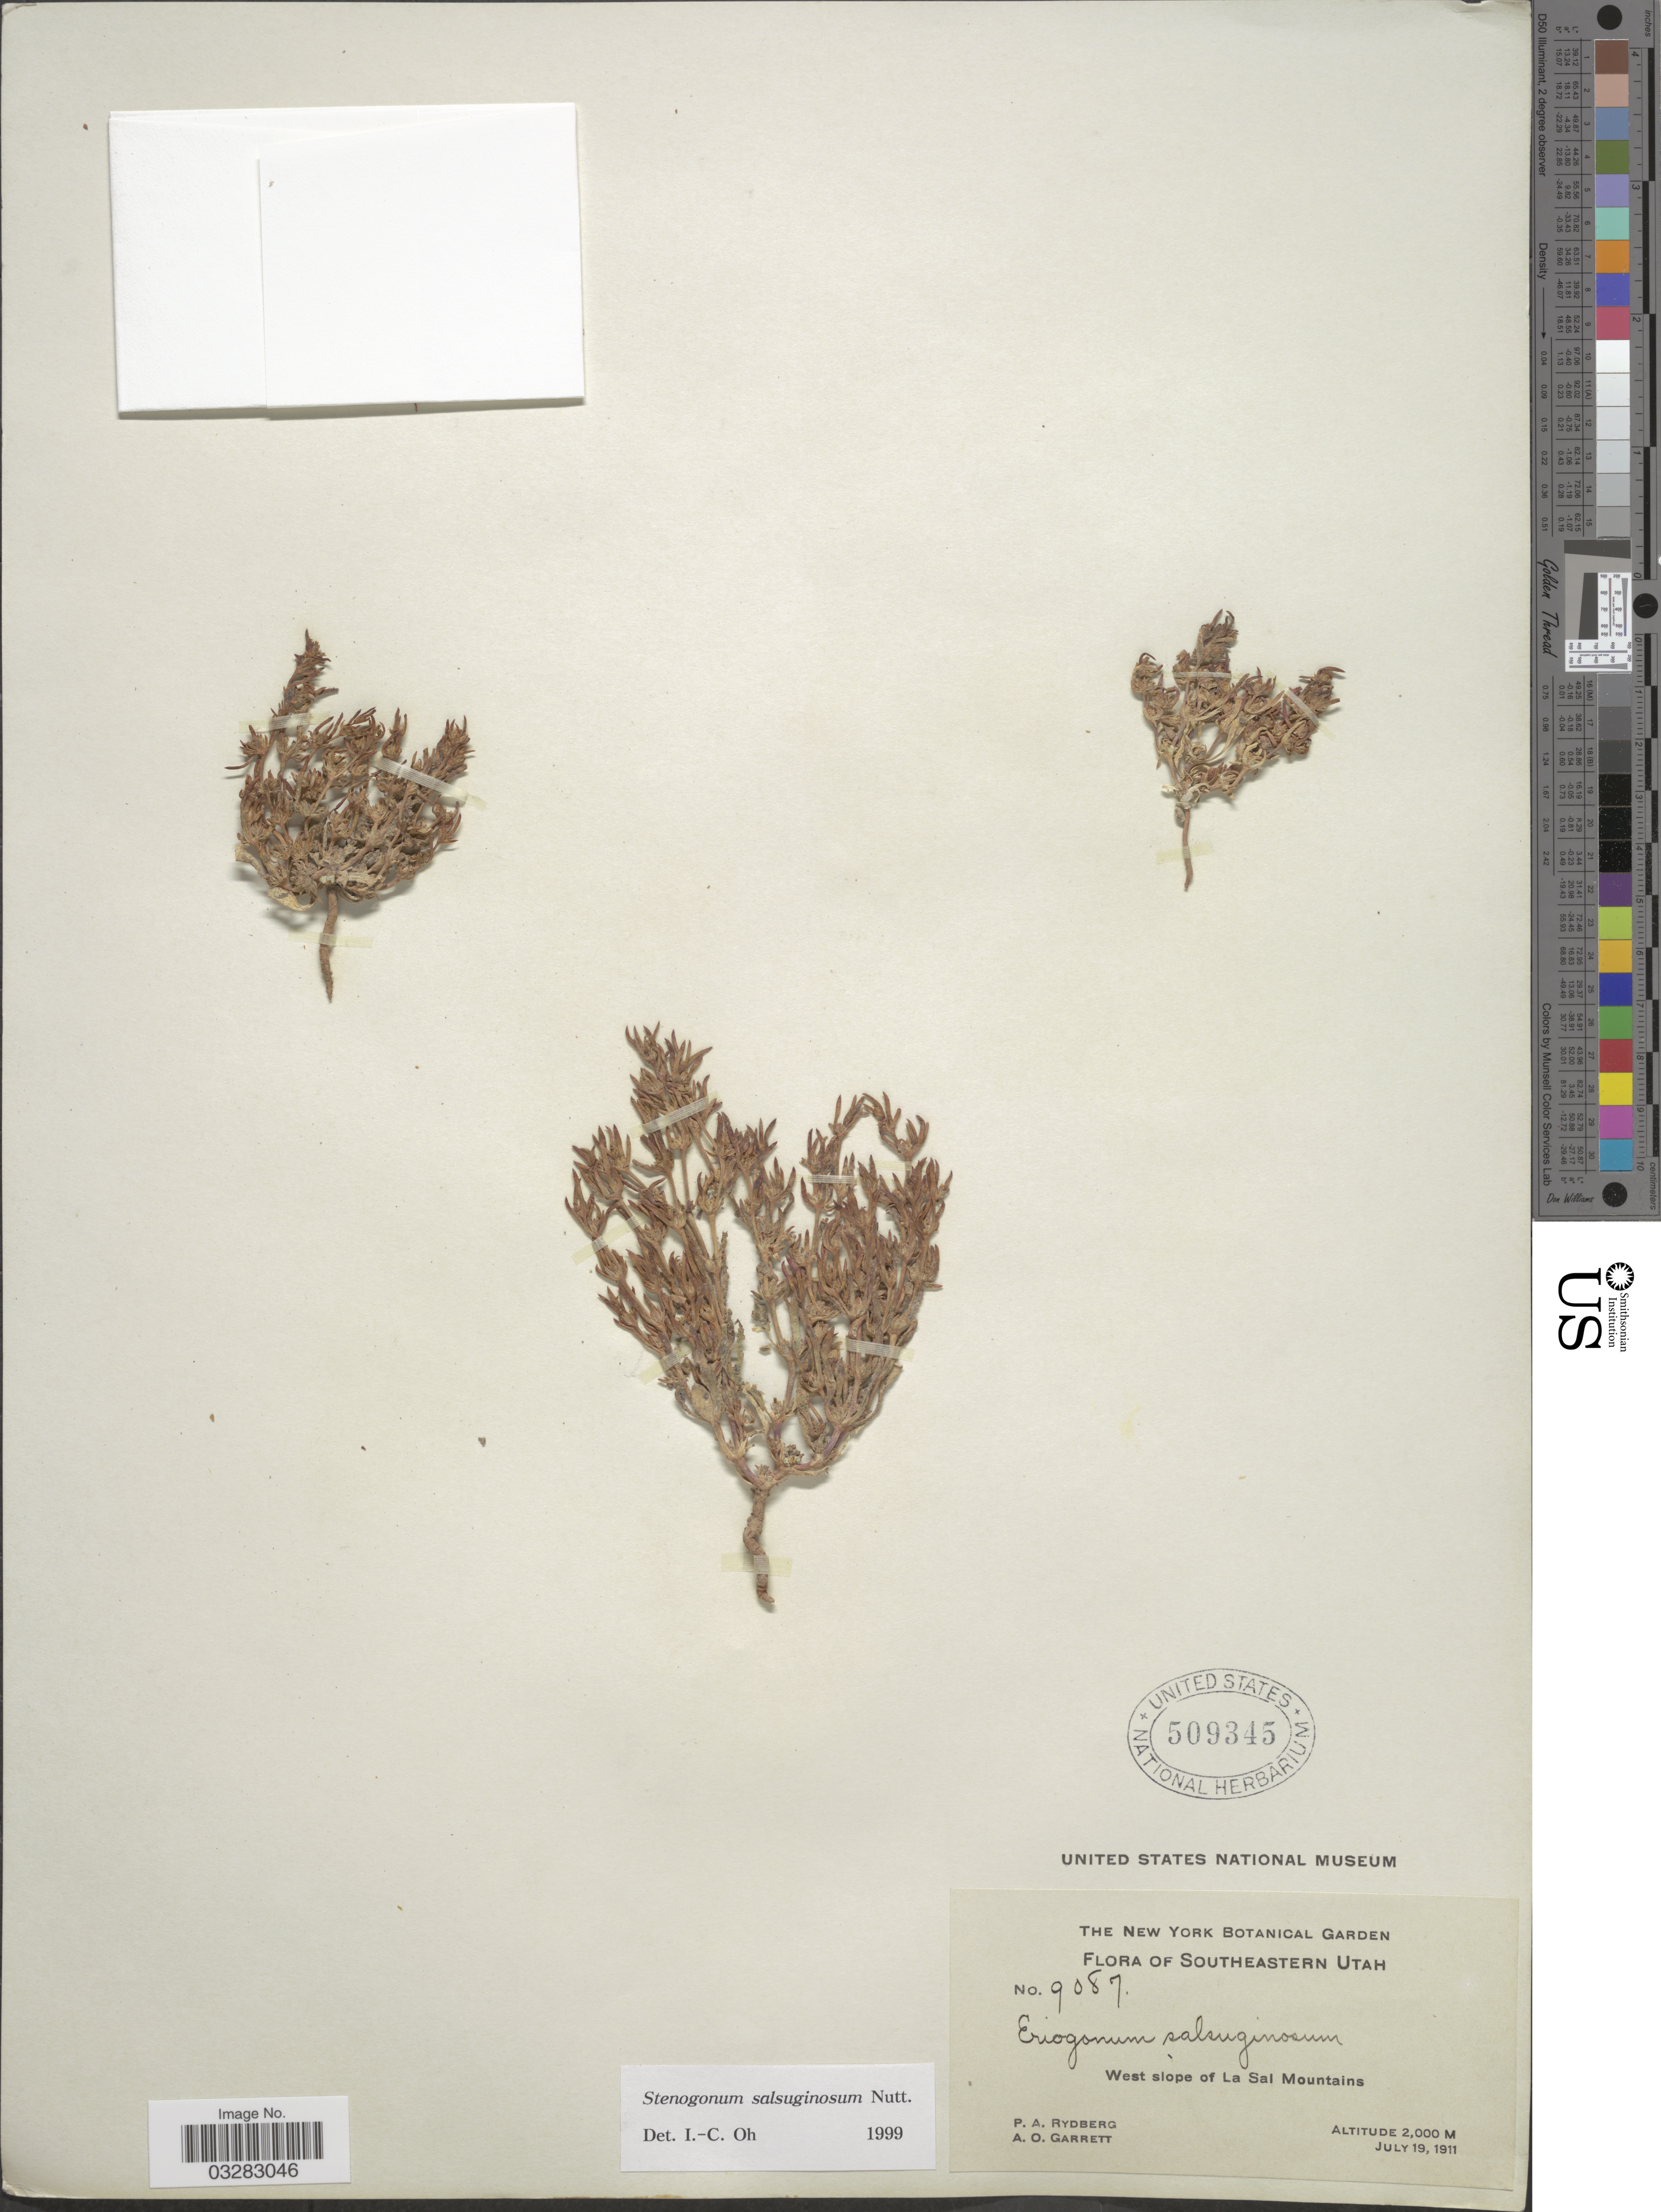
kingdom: Plantae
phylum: Tracheophyta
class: Magnoliopsida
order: Caryophyllales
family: Polygonaceae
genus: Stenogonum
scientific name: Stenogonum salsuginosum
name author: Nutt.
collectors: P. A. Rydberg & A. O. Garrett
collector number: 9087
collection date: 1911-07-19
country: United States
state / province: Utah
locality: Southeastern Utah. West slope of La Sal Mountains.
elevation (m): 2000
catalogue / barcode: US 509345